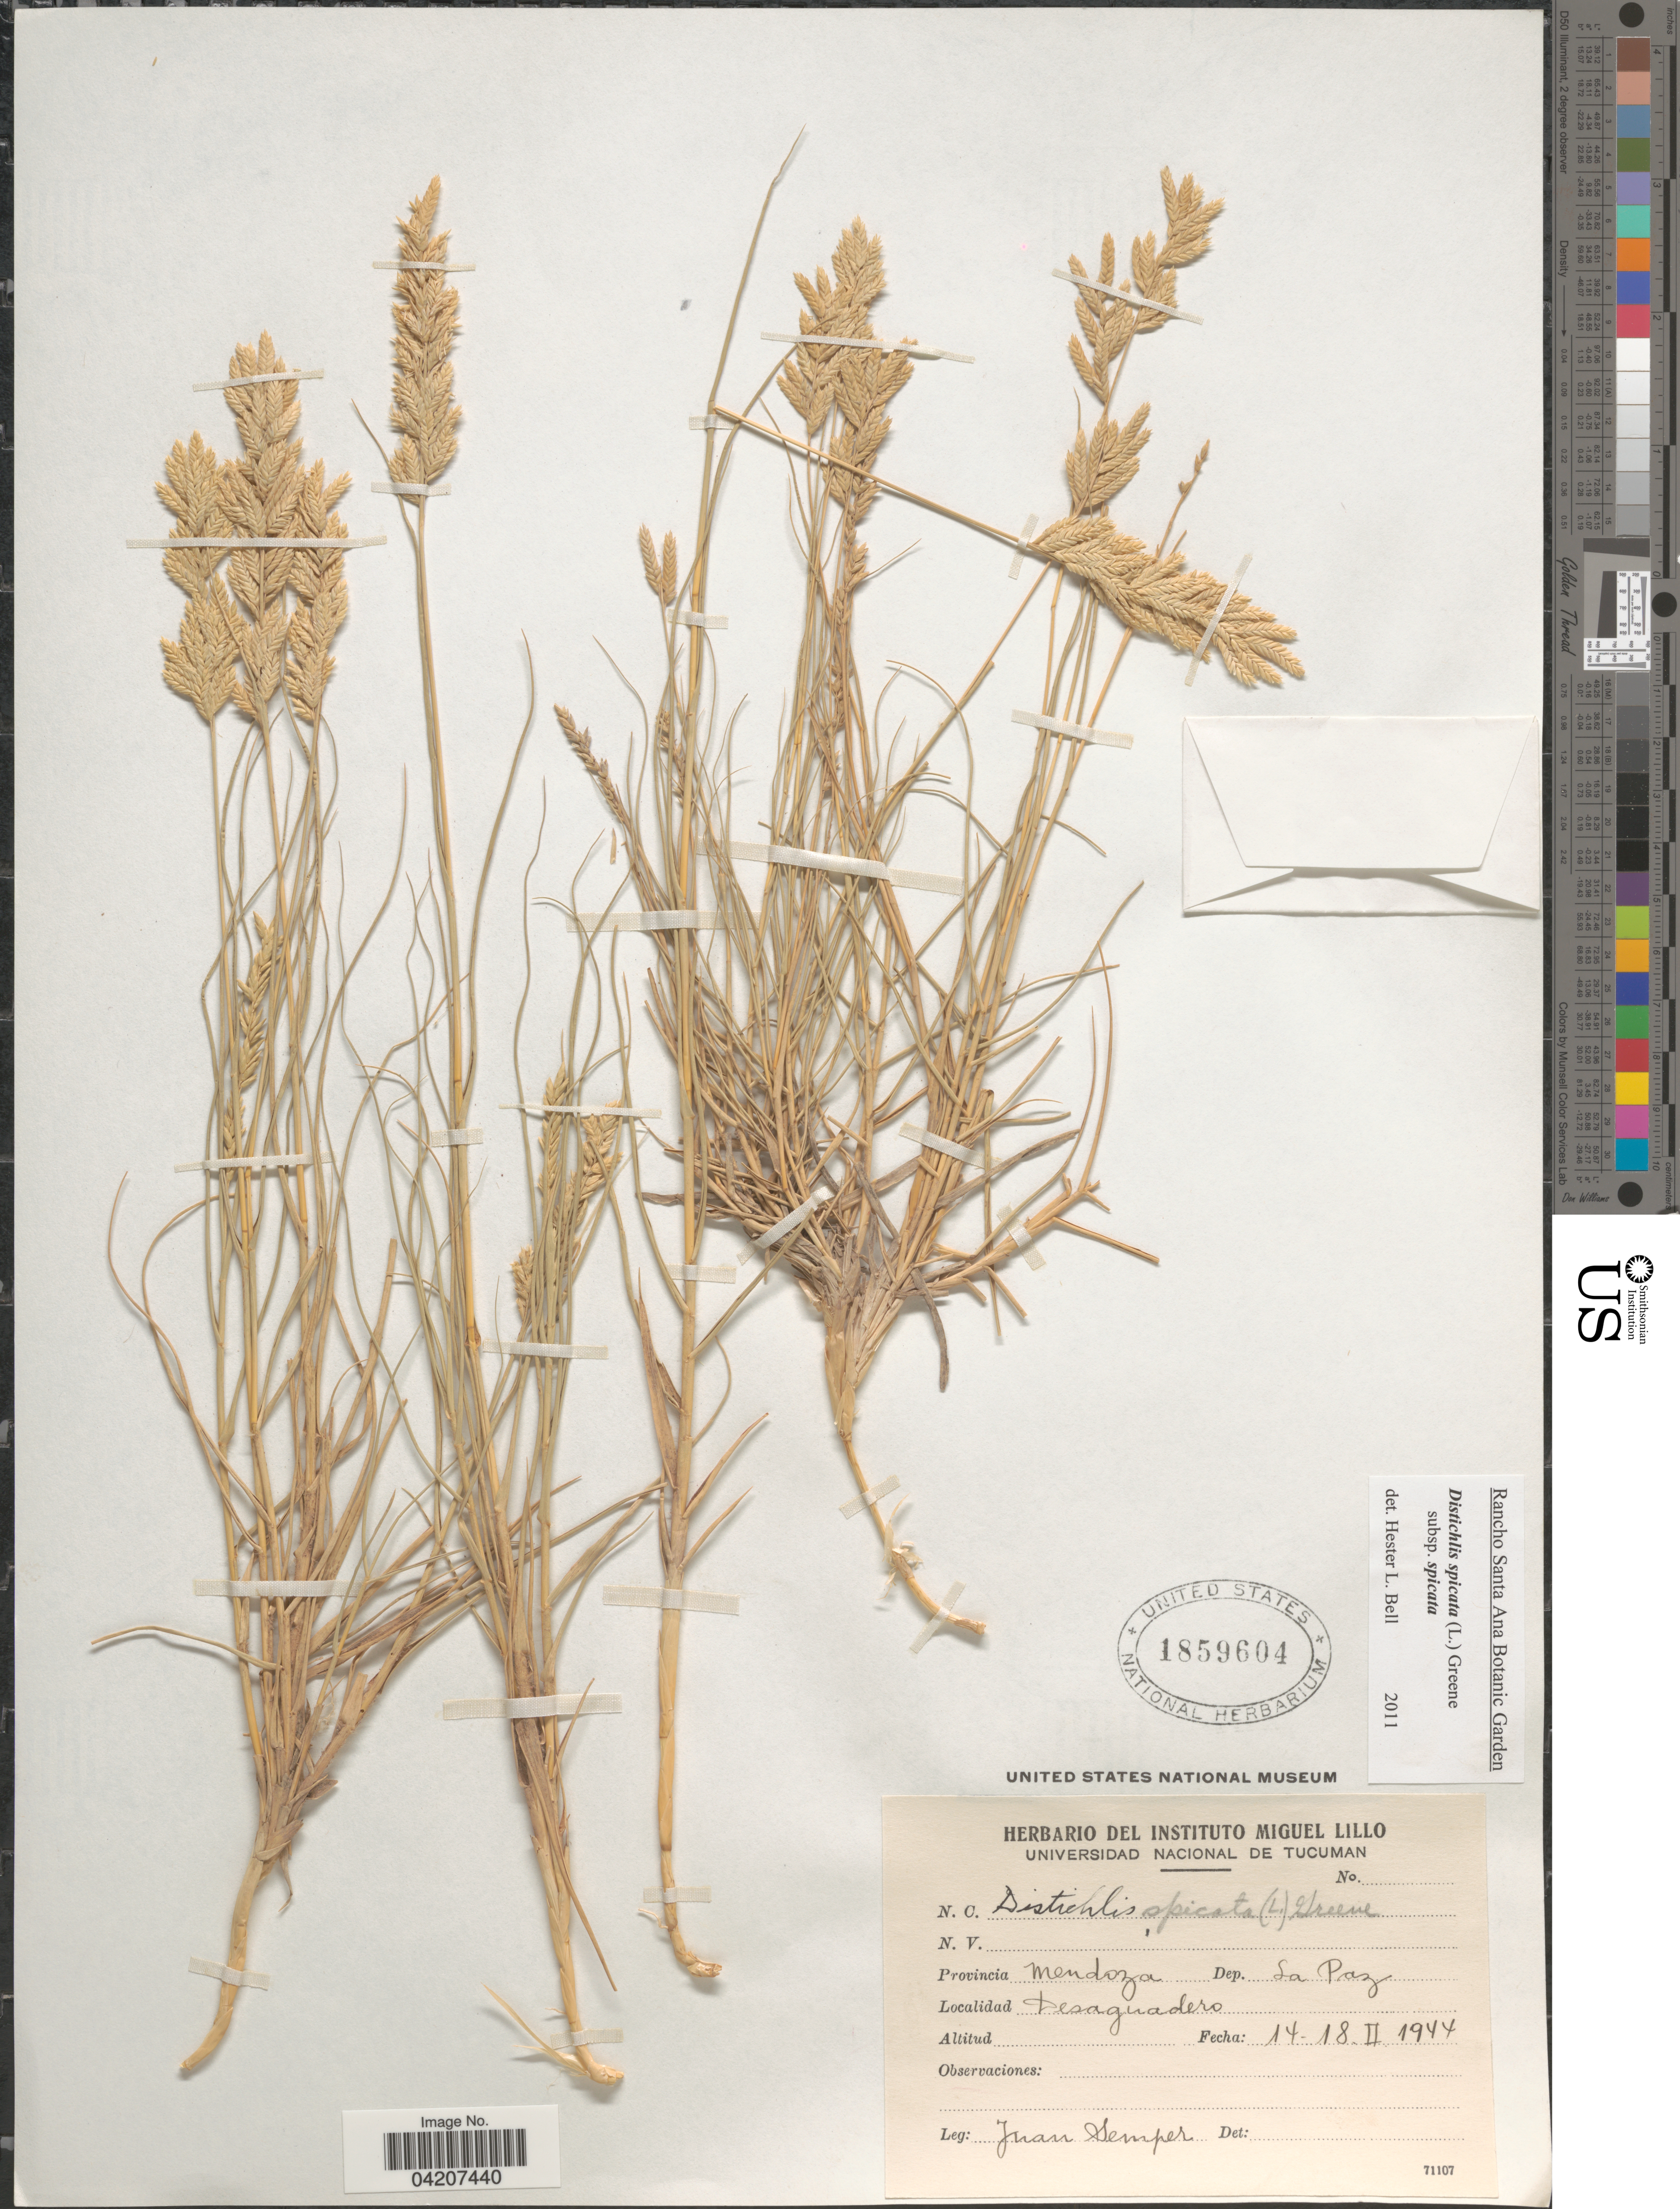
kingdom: Plantae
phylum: Tracheophyta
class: Liliopsida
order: Poales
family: Poaceae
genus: Distichlis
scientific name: Distichlis spicata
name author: (L.) Greene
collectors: J. Semper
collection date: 1944-02-14/1944-02-18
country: Argentina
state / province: Mendoza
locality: Dep. La Paz. Desaguadero.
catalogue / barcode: US 1859604